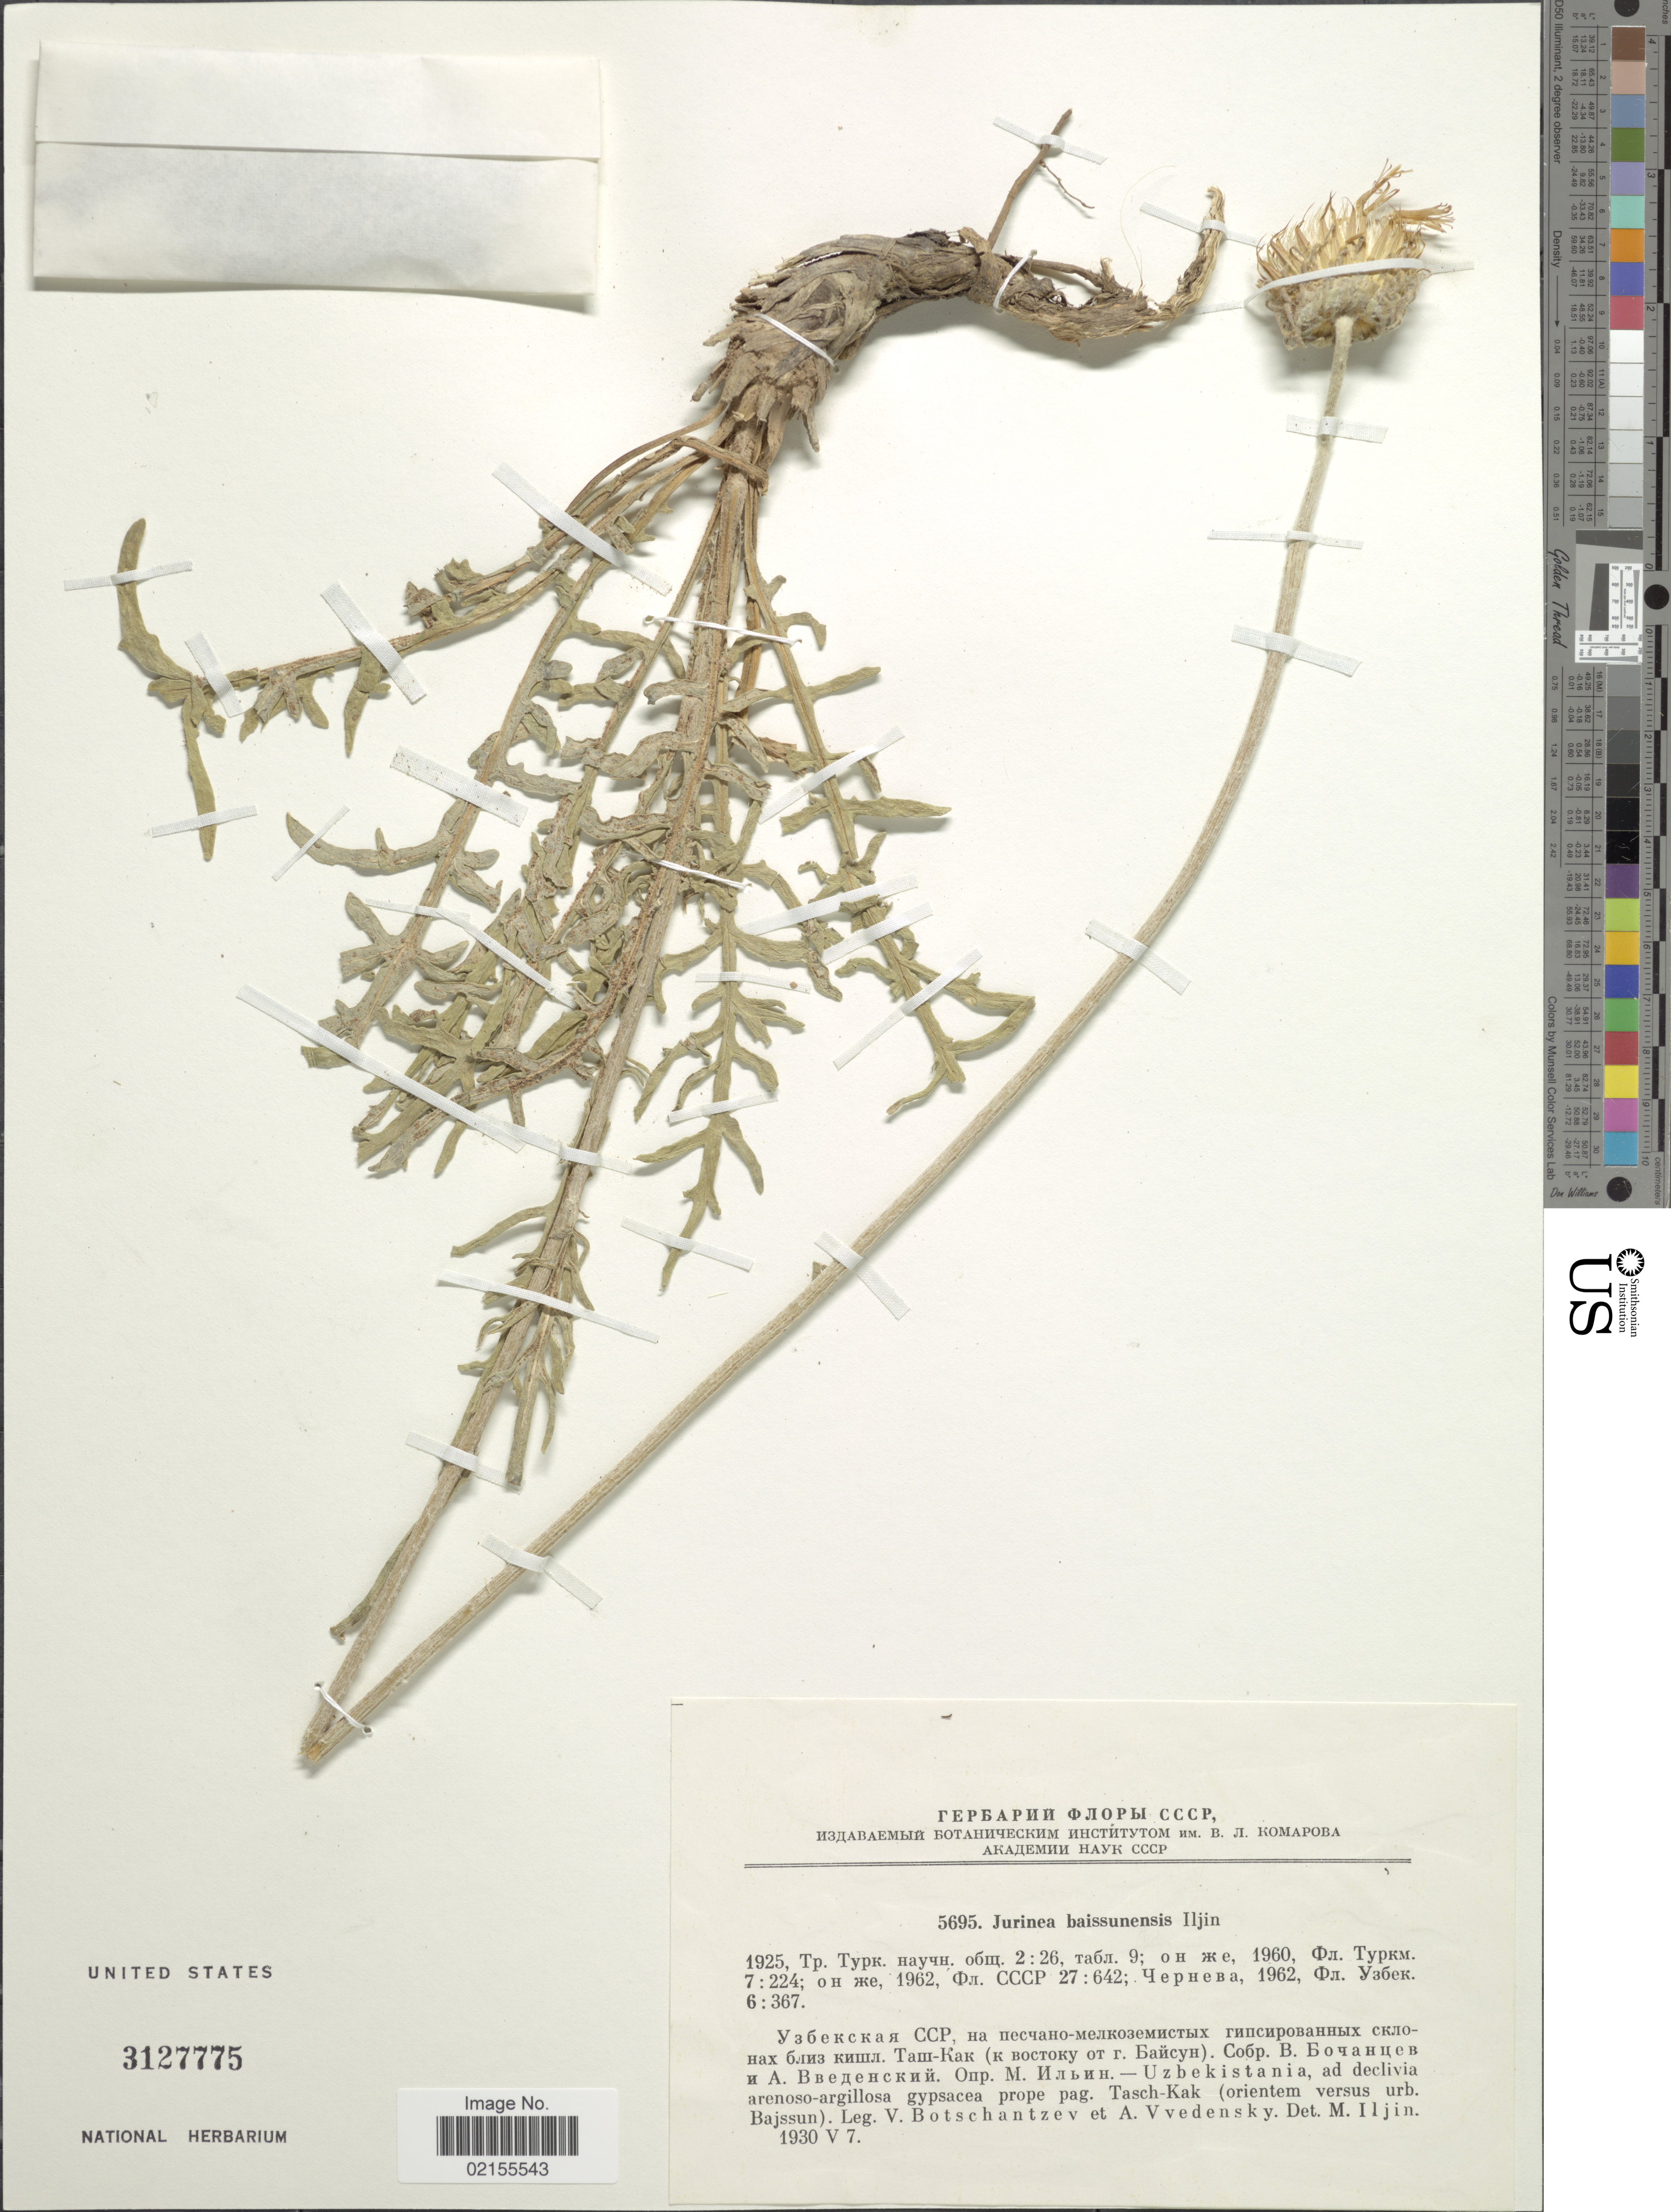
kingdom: Plantae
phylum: Tracheophyta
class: Magnoliopsida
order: Asterales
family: Asteraceae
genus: Jurinea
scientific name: Jurinea baissunensis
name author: Iljin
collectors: V. P. Botschantzev & A. Vvedensky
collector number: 5695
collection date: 1930-05-07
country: Uzbekistan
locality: Uzbekistania, prope pag. Tasch-Kak (orientem versus urb. Bajssun)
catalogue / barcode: US 3127775